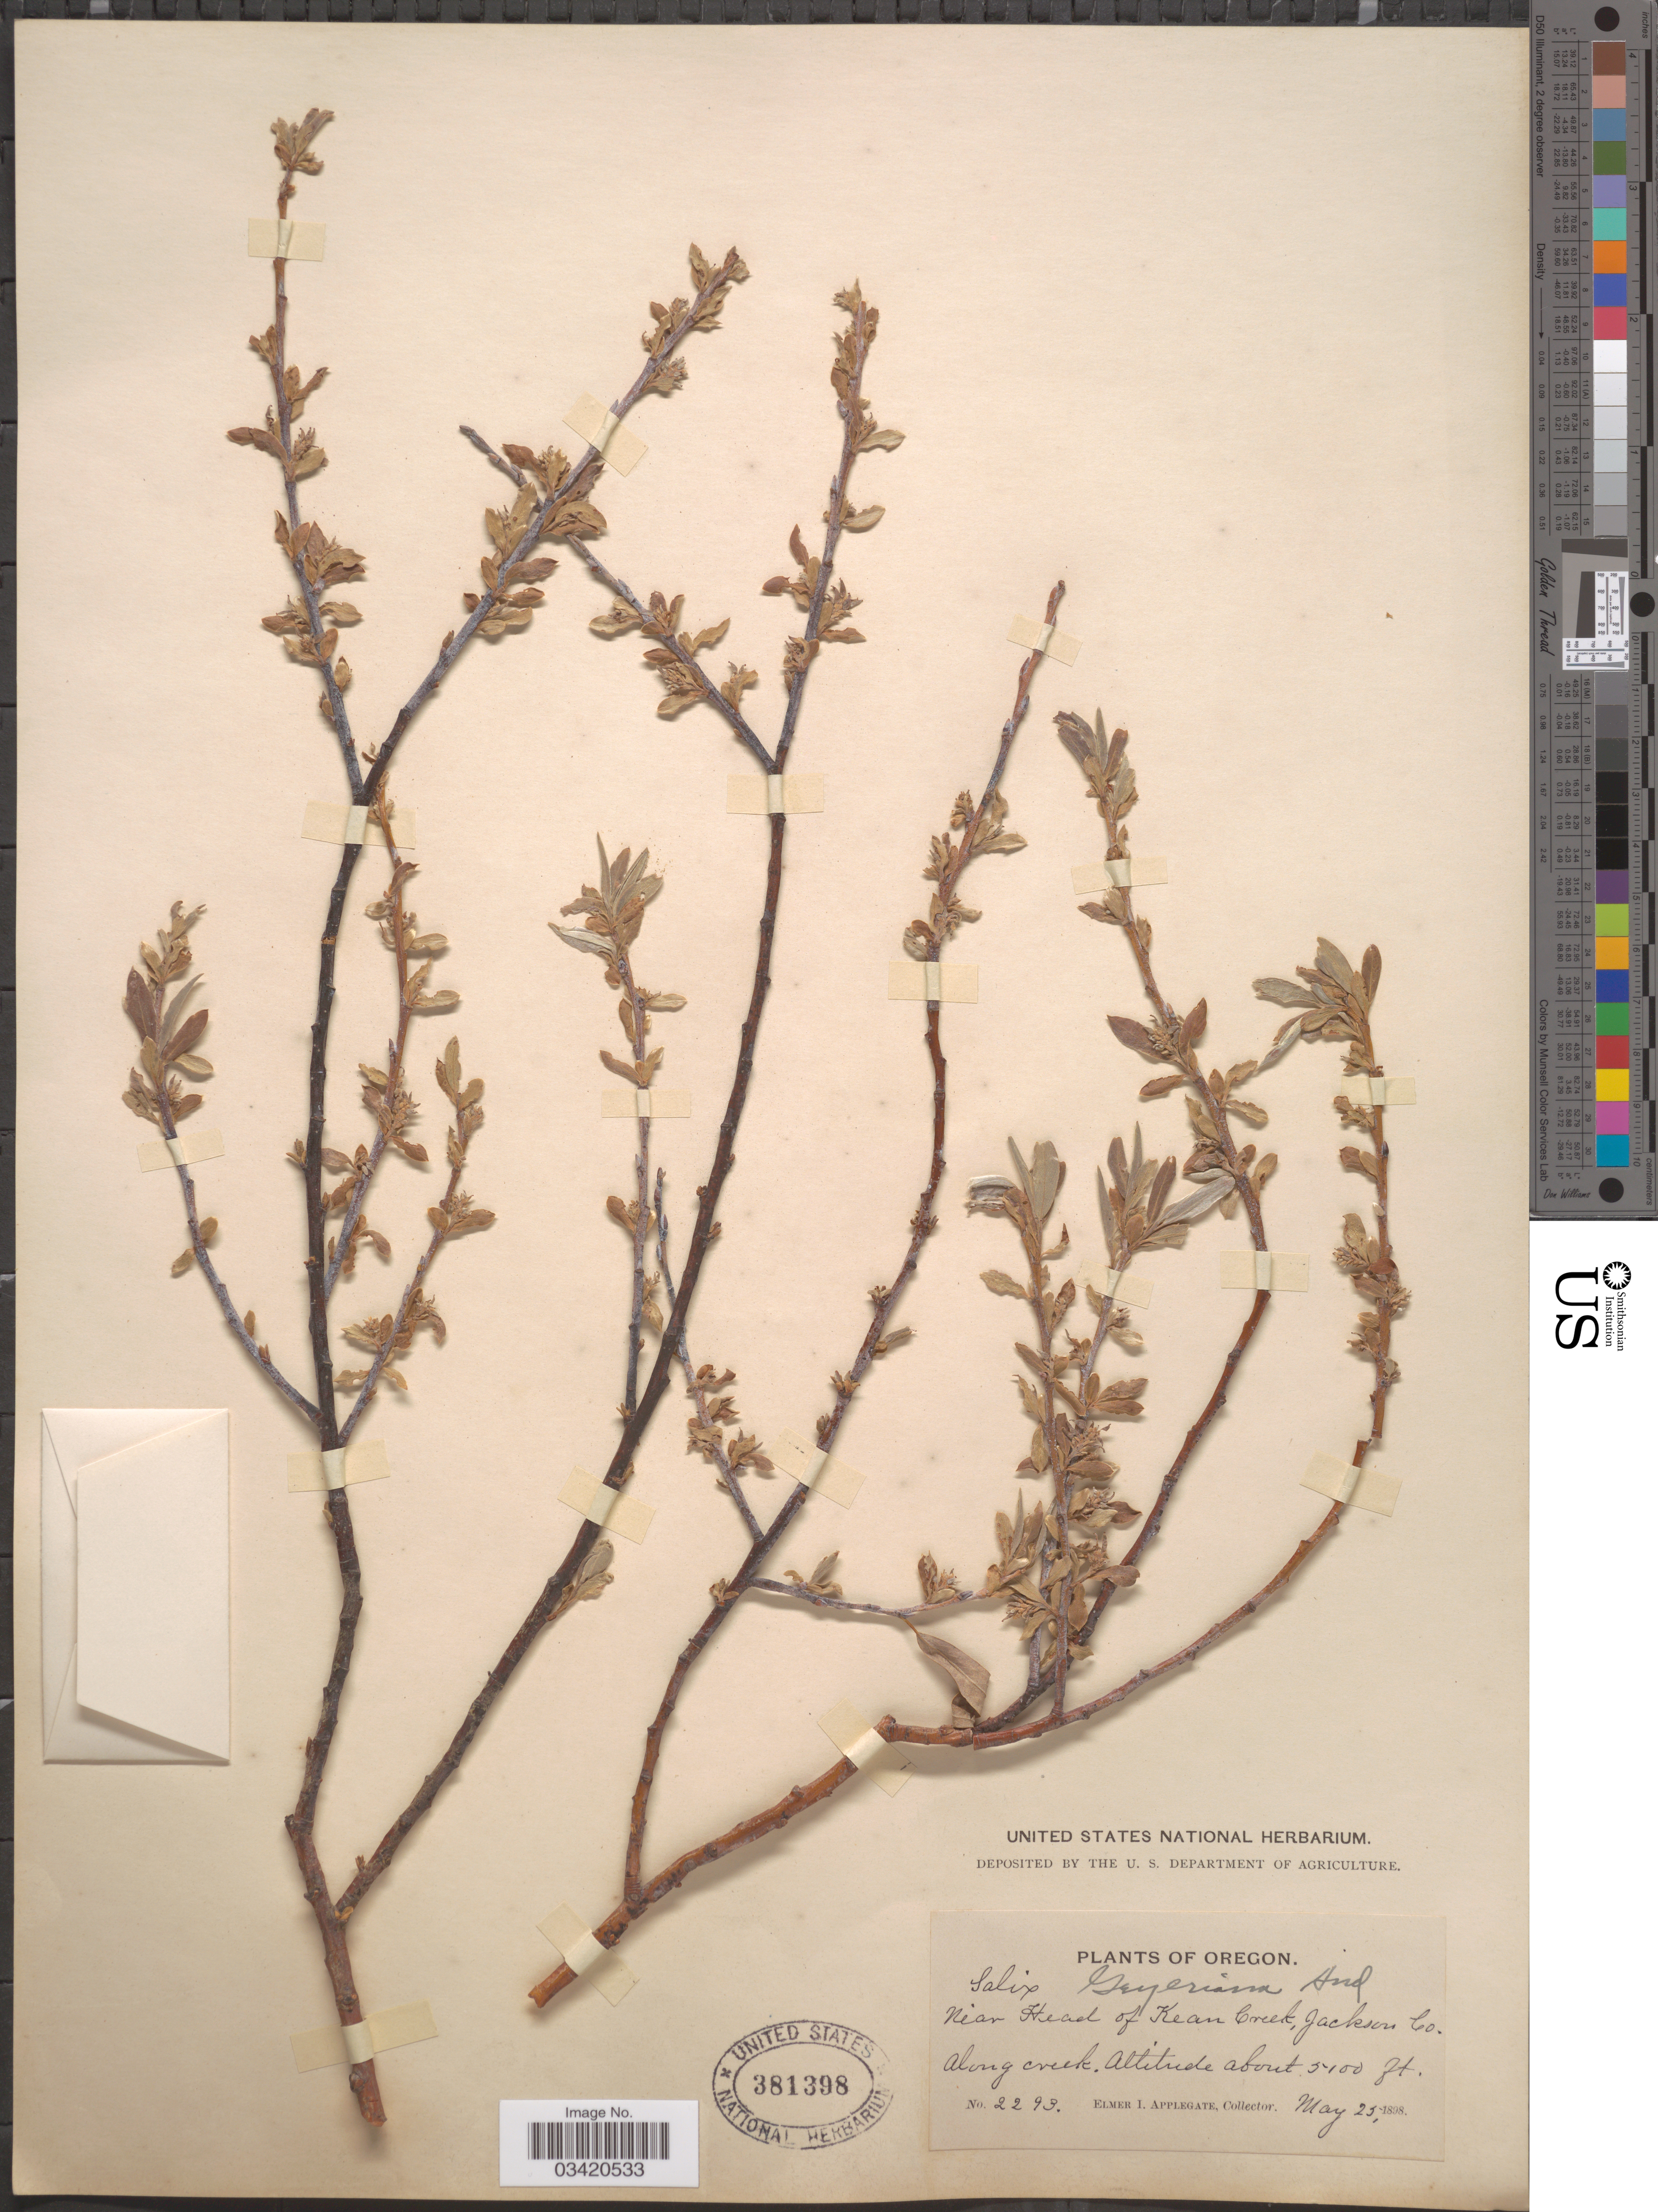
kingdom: Plantae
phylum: Tracheophyta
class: Magnoliopsida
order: Malpighiales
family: Salicaceae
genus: Salix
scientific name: Salix geyeriana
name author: Andersson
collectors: E. I. Applegate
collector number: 2293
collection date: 1898-05-25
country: United States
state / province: Oregon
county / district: Jackson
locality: Near Head of Kean Creek, Jackson Co.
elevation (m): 1554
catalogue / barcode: US 381398